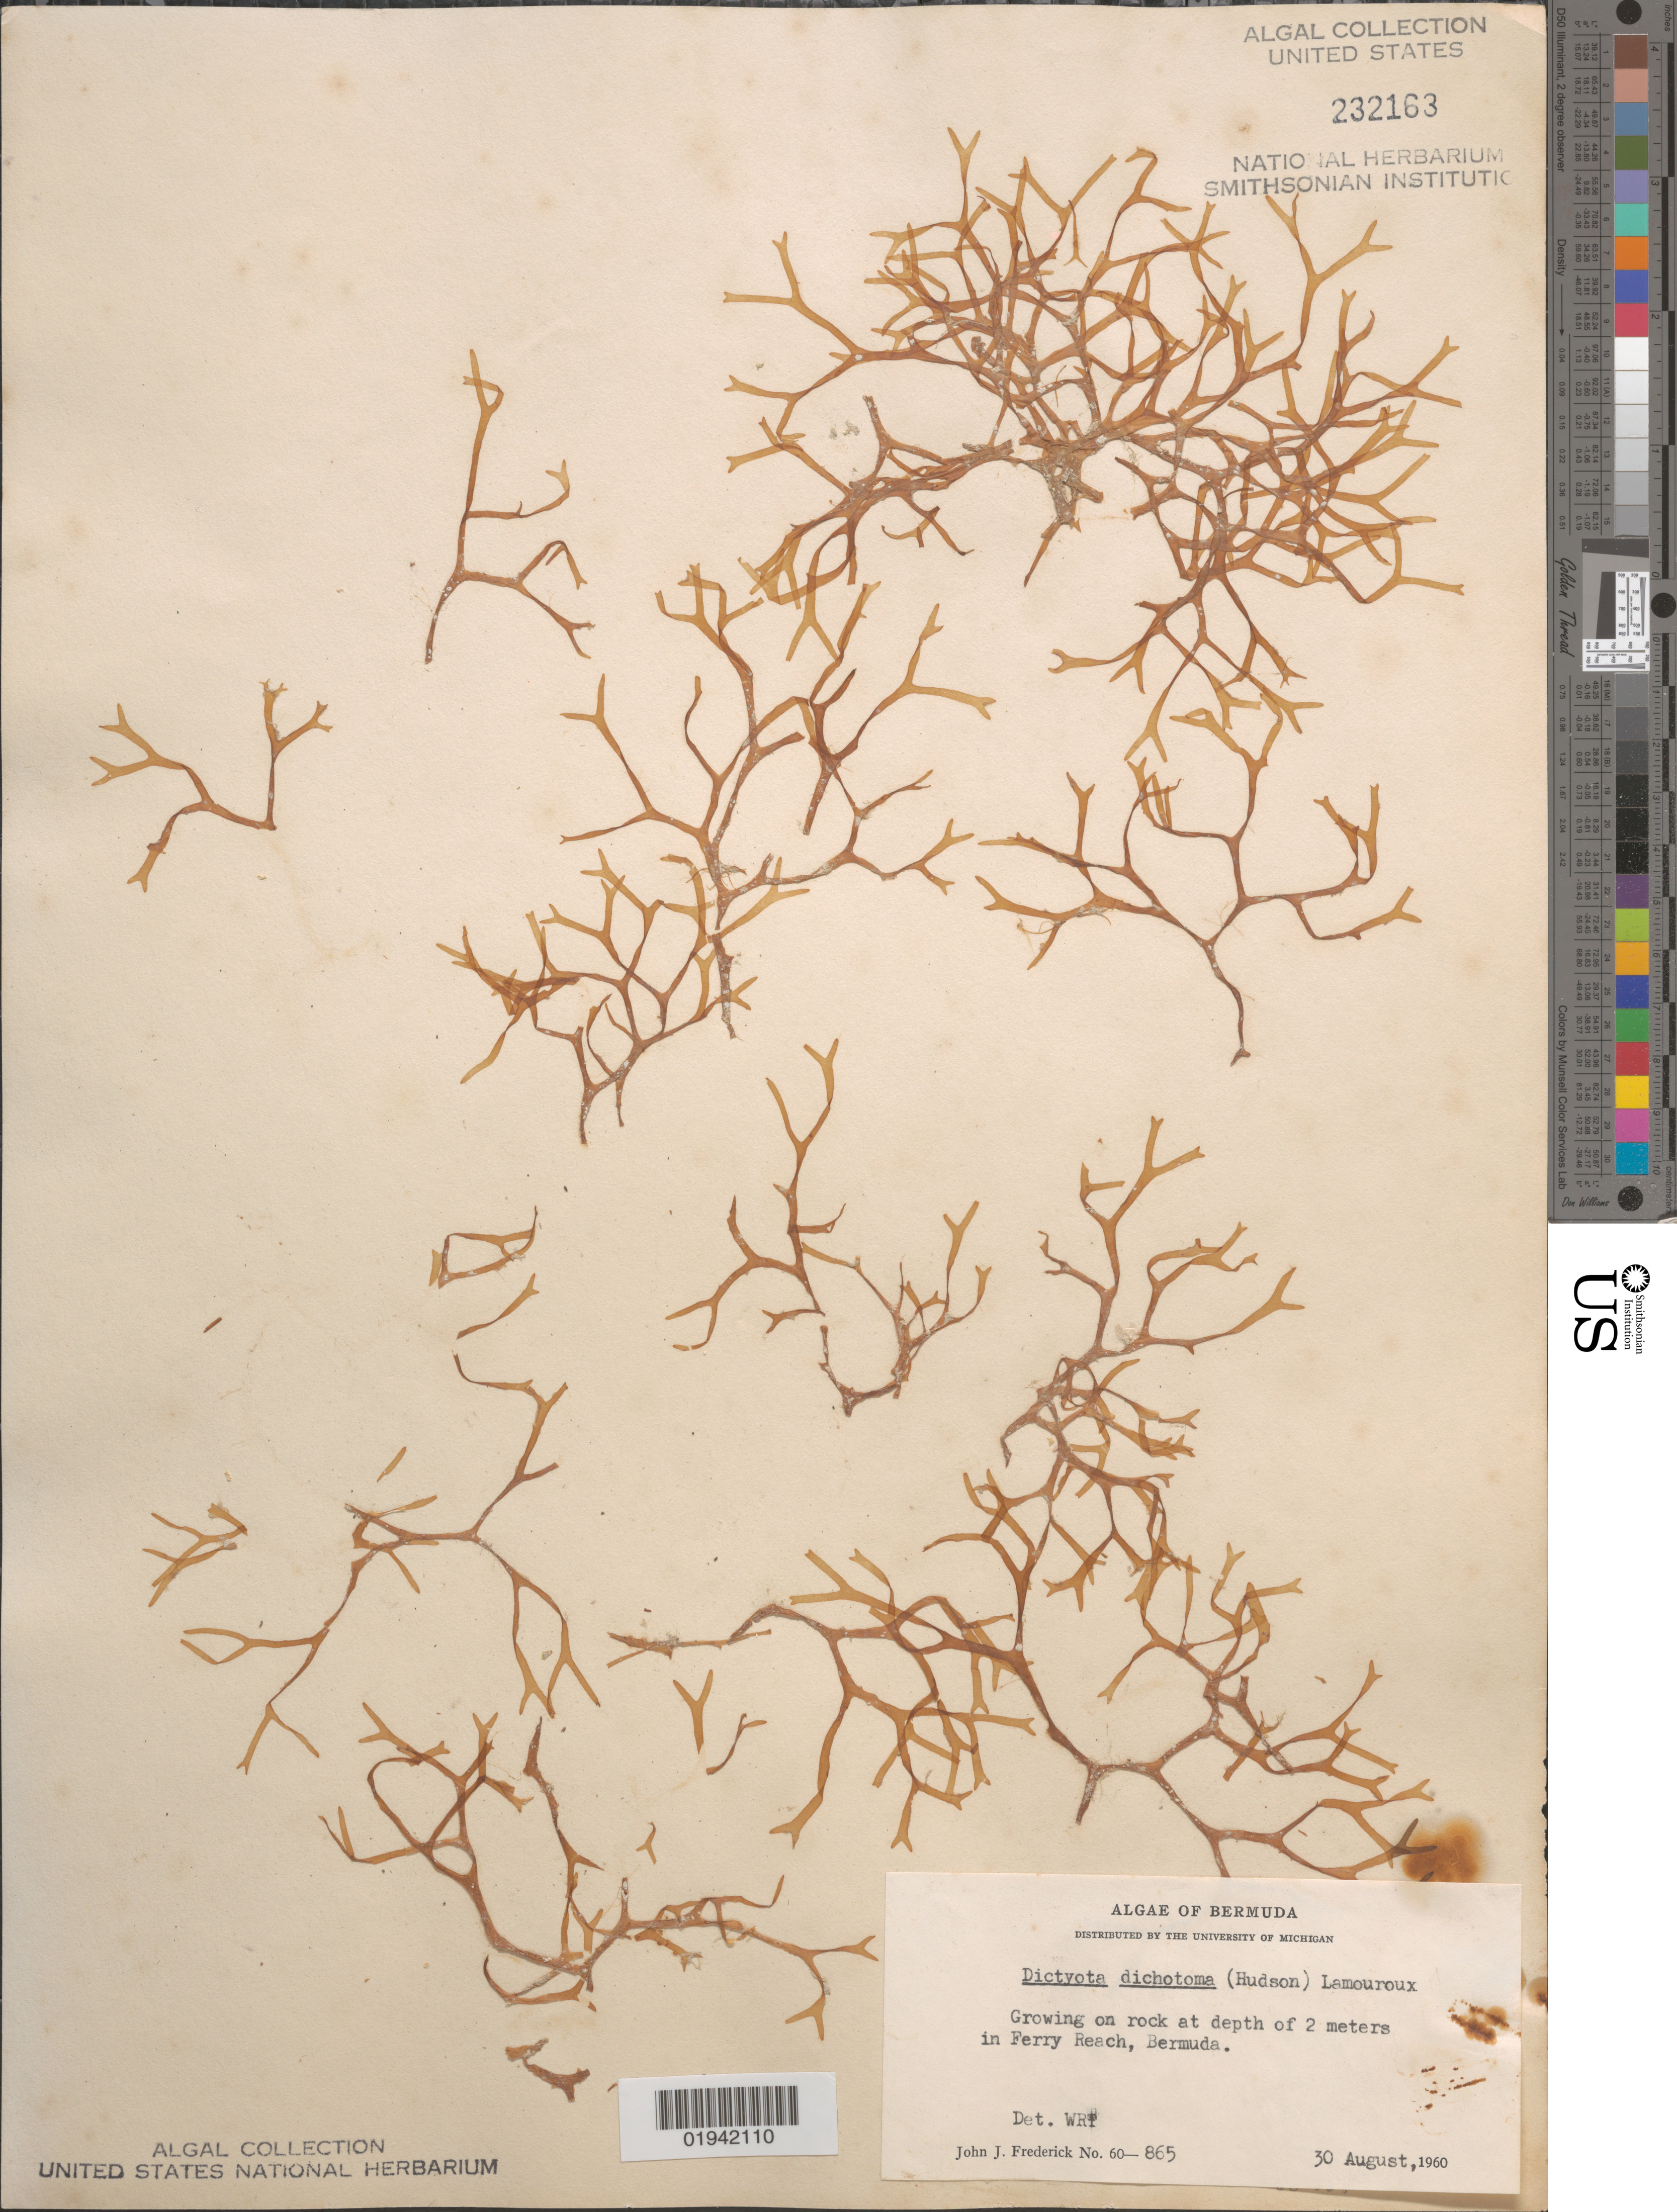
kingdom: Chromista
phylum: Ochrophyta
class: Phaeophyceae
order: Dictyotales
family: Dictyotaceae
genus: Dictyota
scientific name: Dictyota dichotoma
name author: (Huds.) J.V.Lamouroux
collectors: J. Frederick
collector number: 60-865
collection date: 1960-08-30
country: Bermuda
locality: Growing on rock at depth of 2 meters in Ferry Reach.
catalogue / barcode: US 232163